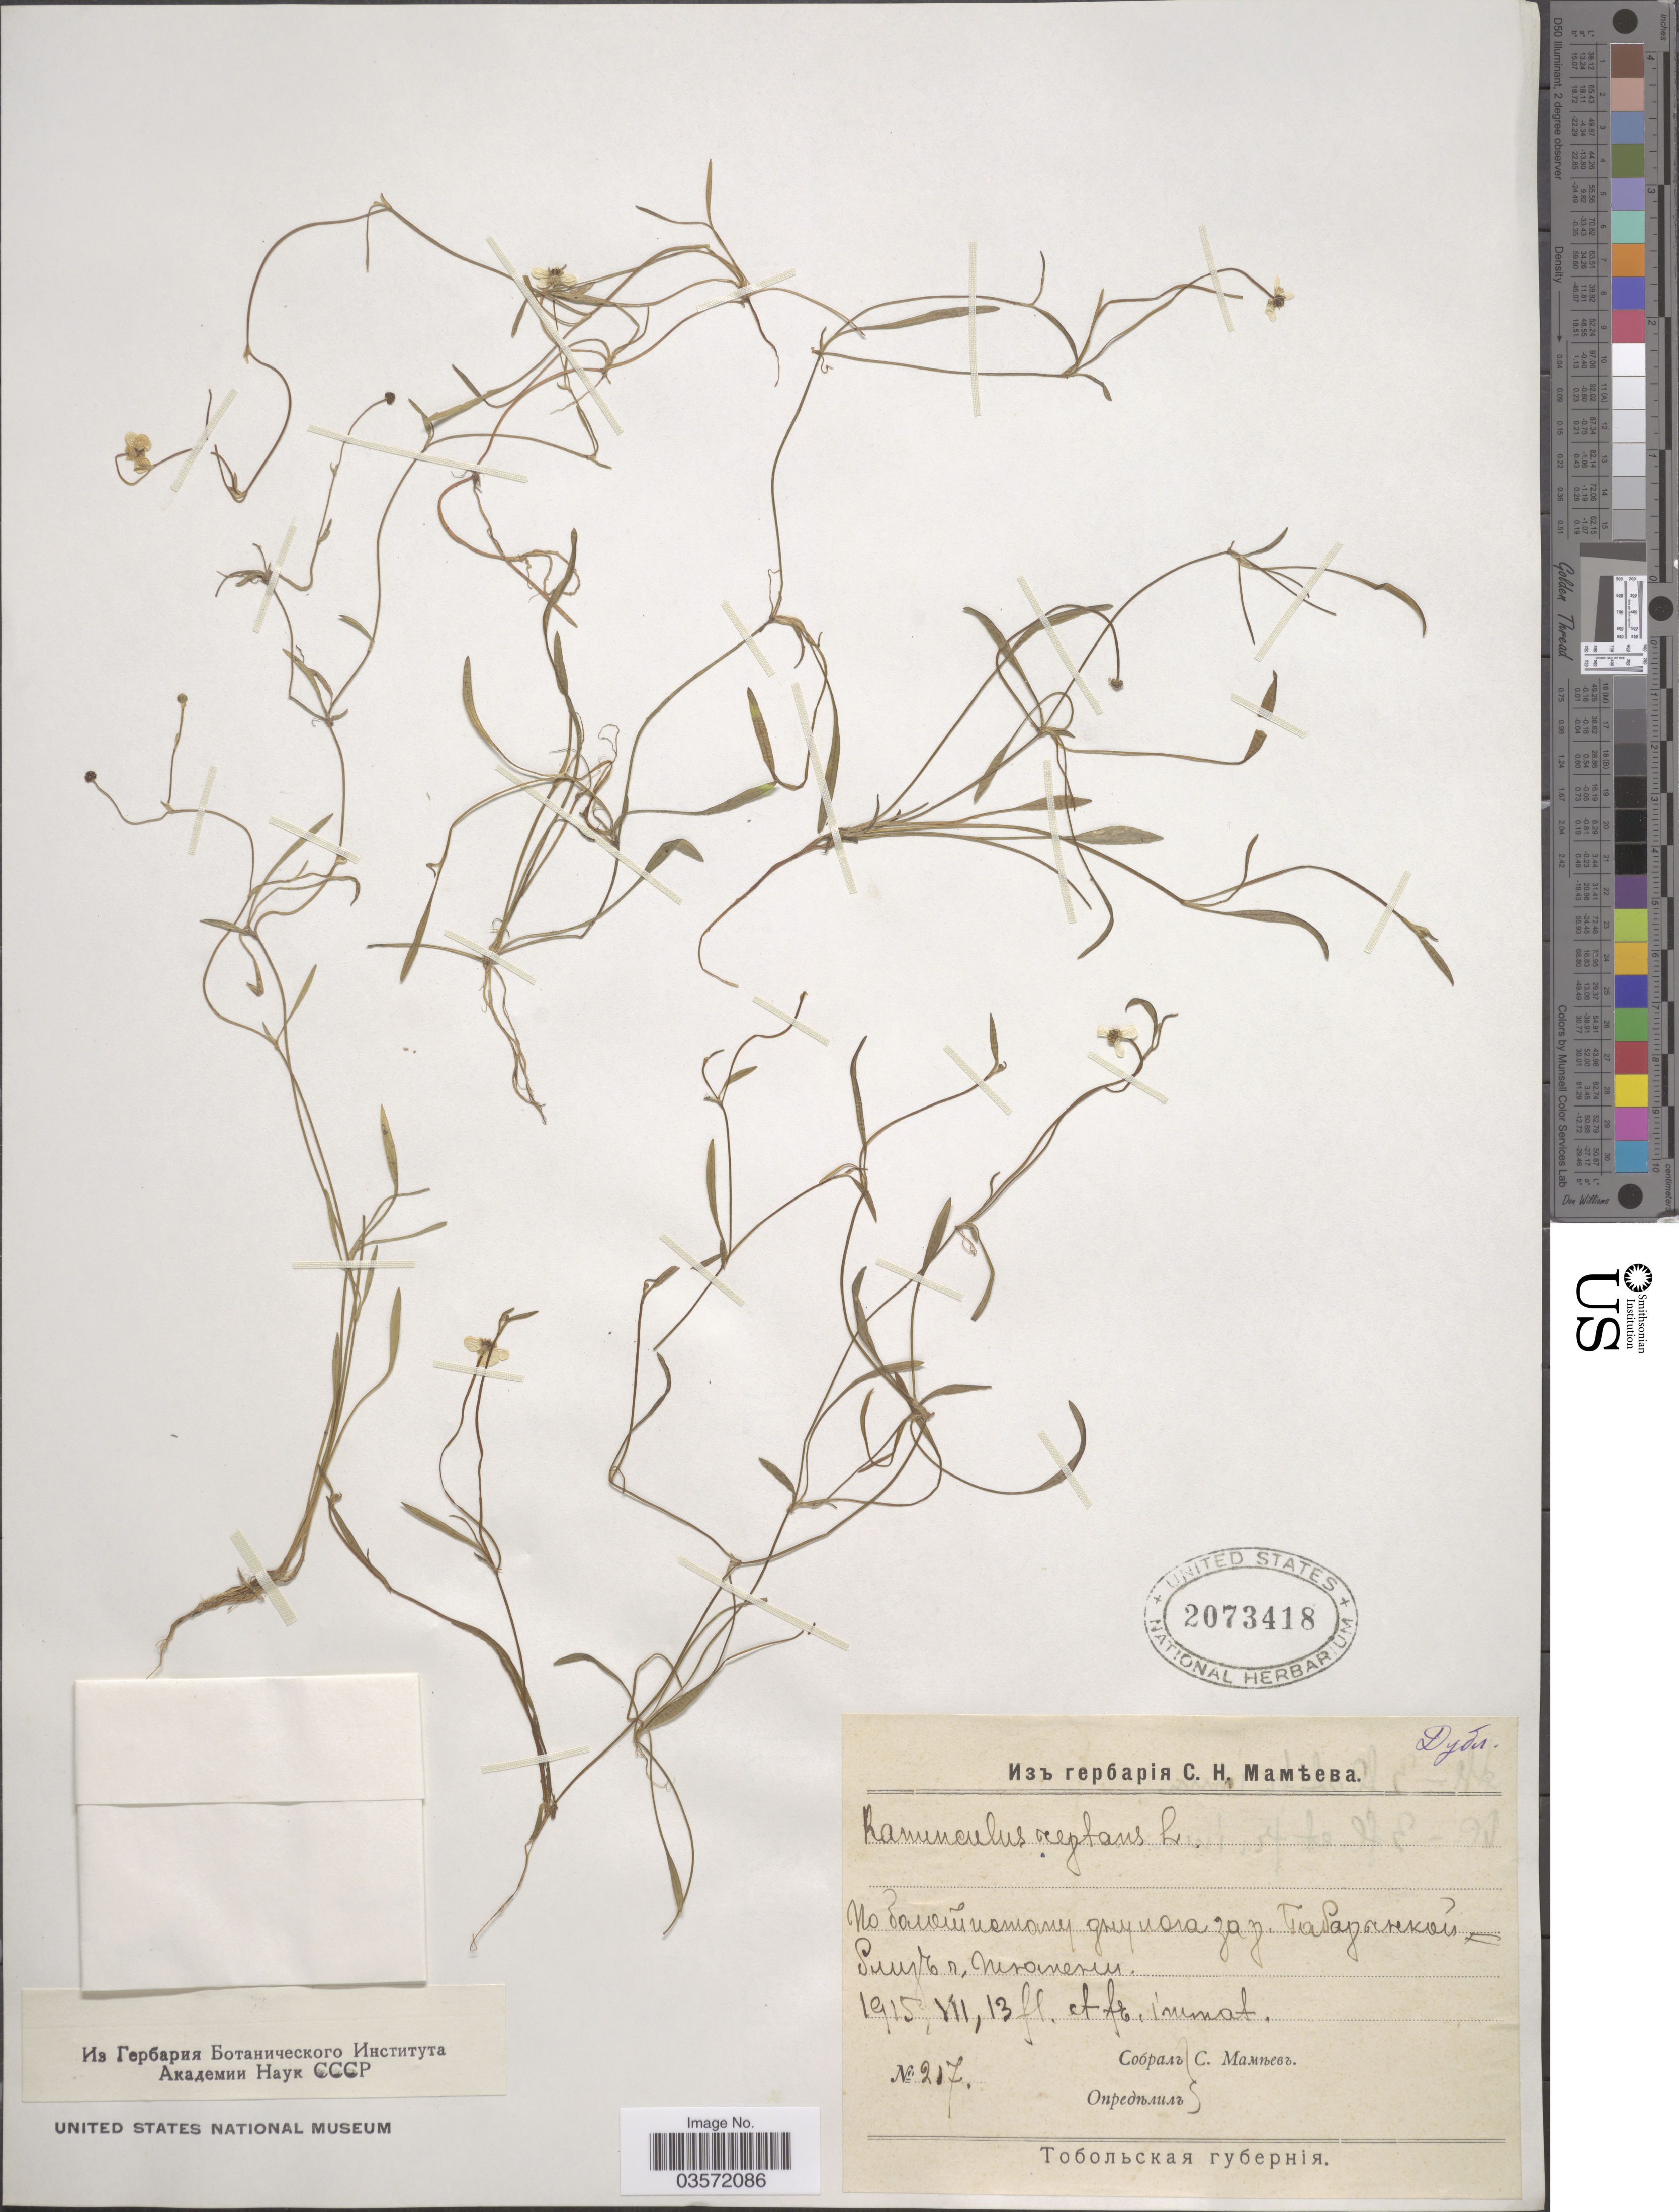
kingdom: Plantae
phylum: Tracheophyta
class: Magnoliopsida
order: Ranunculales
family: Ranunculaceae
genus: Ranunculus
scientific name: Ranunculus reptans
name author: L.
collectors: S. Mamaev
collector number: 207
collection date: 1915-07-13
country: Russian Federation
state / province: Tyumen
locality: Near Tyumen.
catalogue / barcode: US 2073418